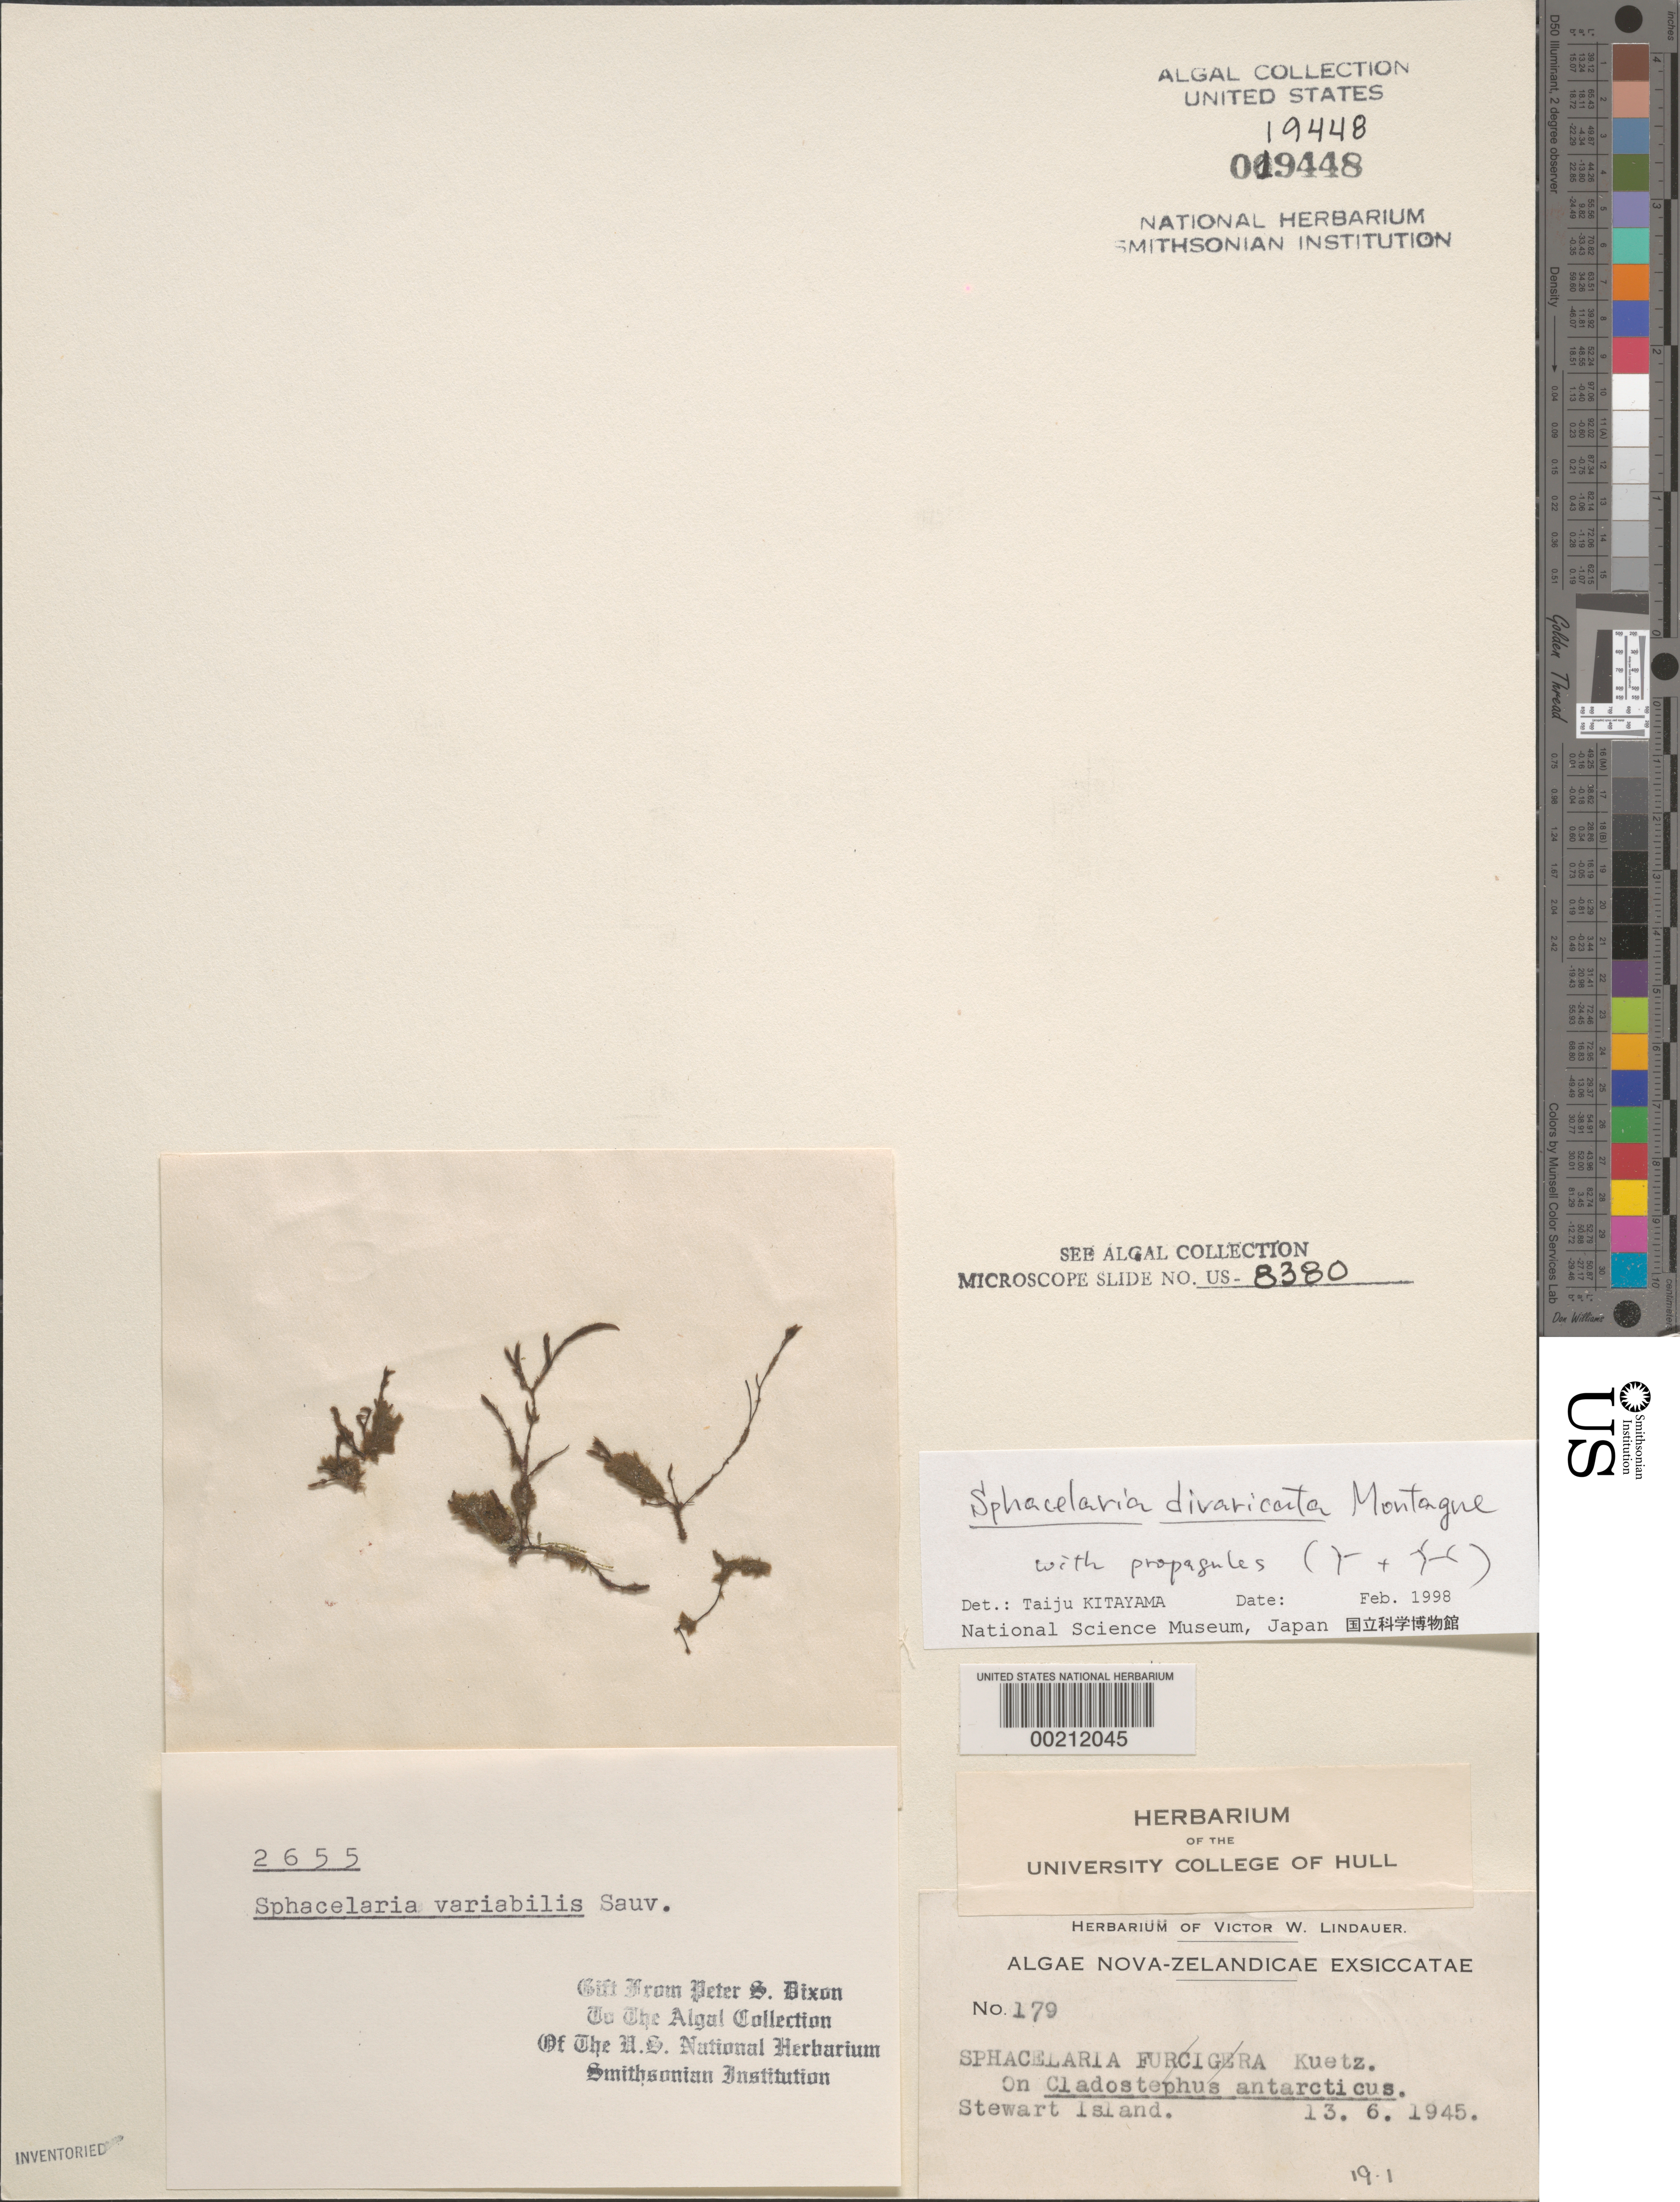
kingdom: Chromista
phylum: Ochrophyta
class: Phaeophyceae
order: Sphacelariales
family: Sphacelariaceae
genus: Sphacelaria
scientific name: Sphacelaria rigidula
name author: Kütz.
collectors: V. Lindauer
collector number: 179 & PSD 2655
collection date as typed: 13 Jun 1945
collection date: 1945-06-13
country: New Zealand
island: Stewart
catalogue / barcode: US 19448